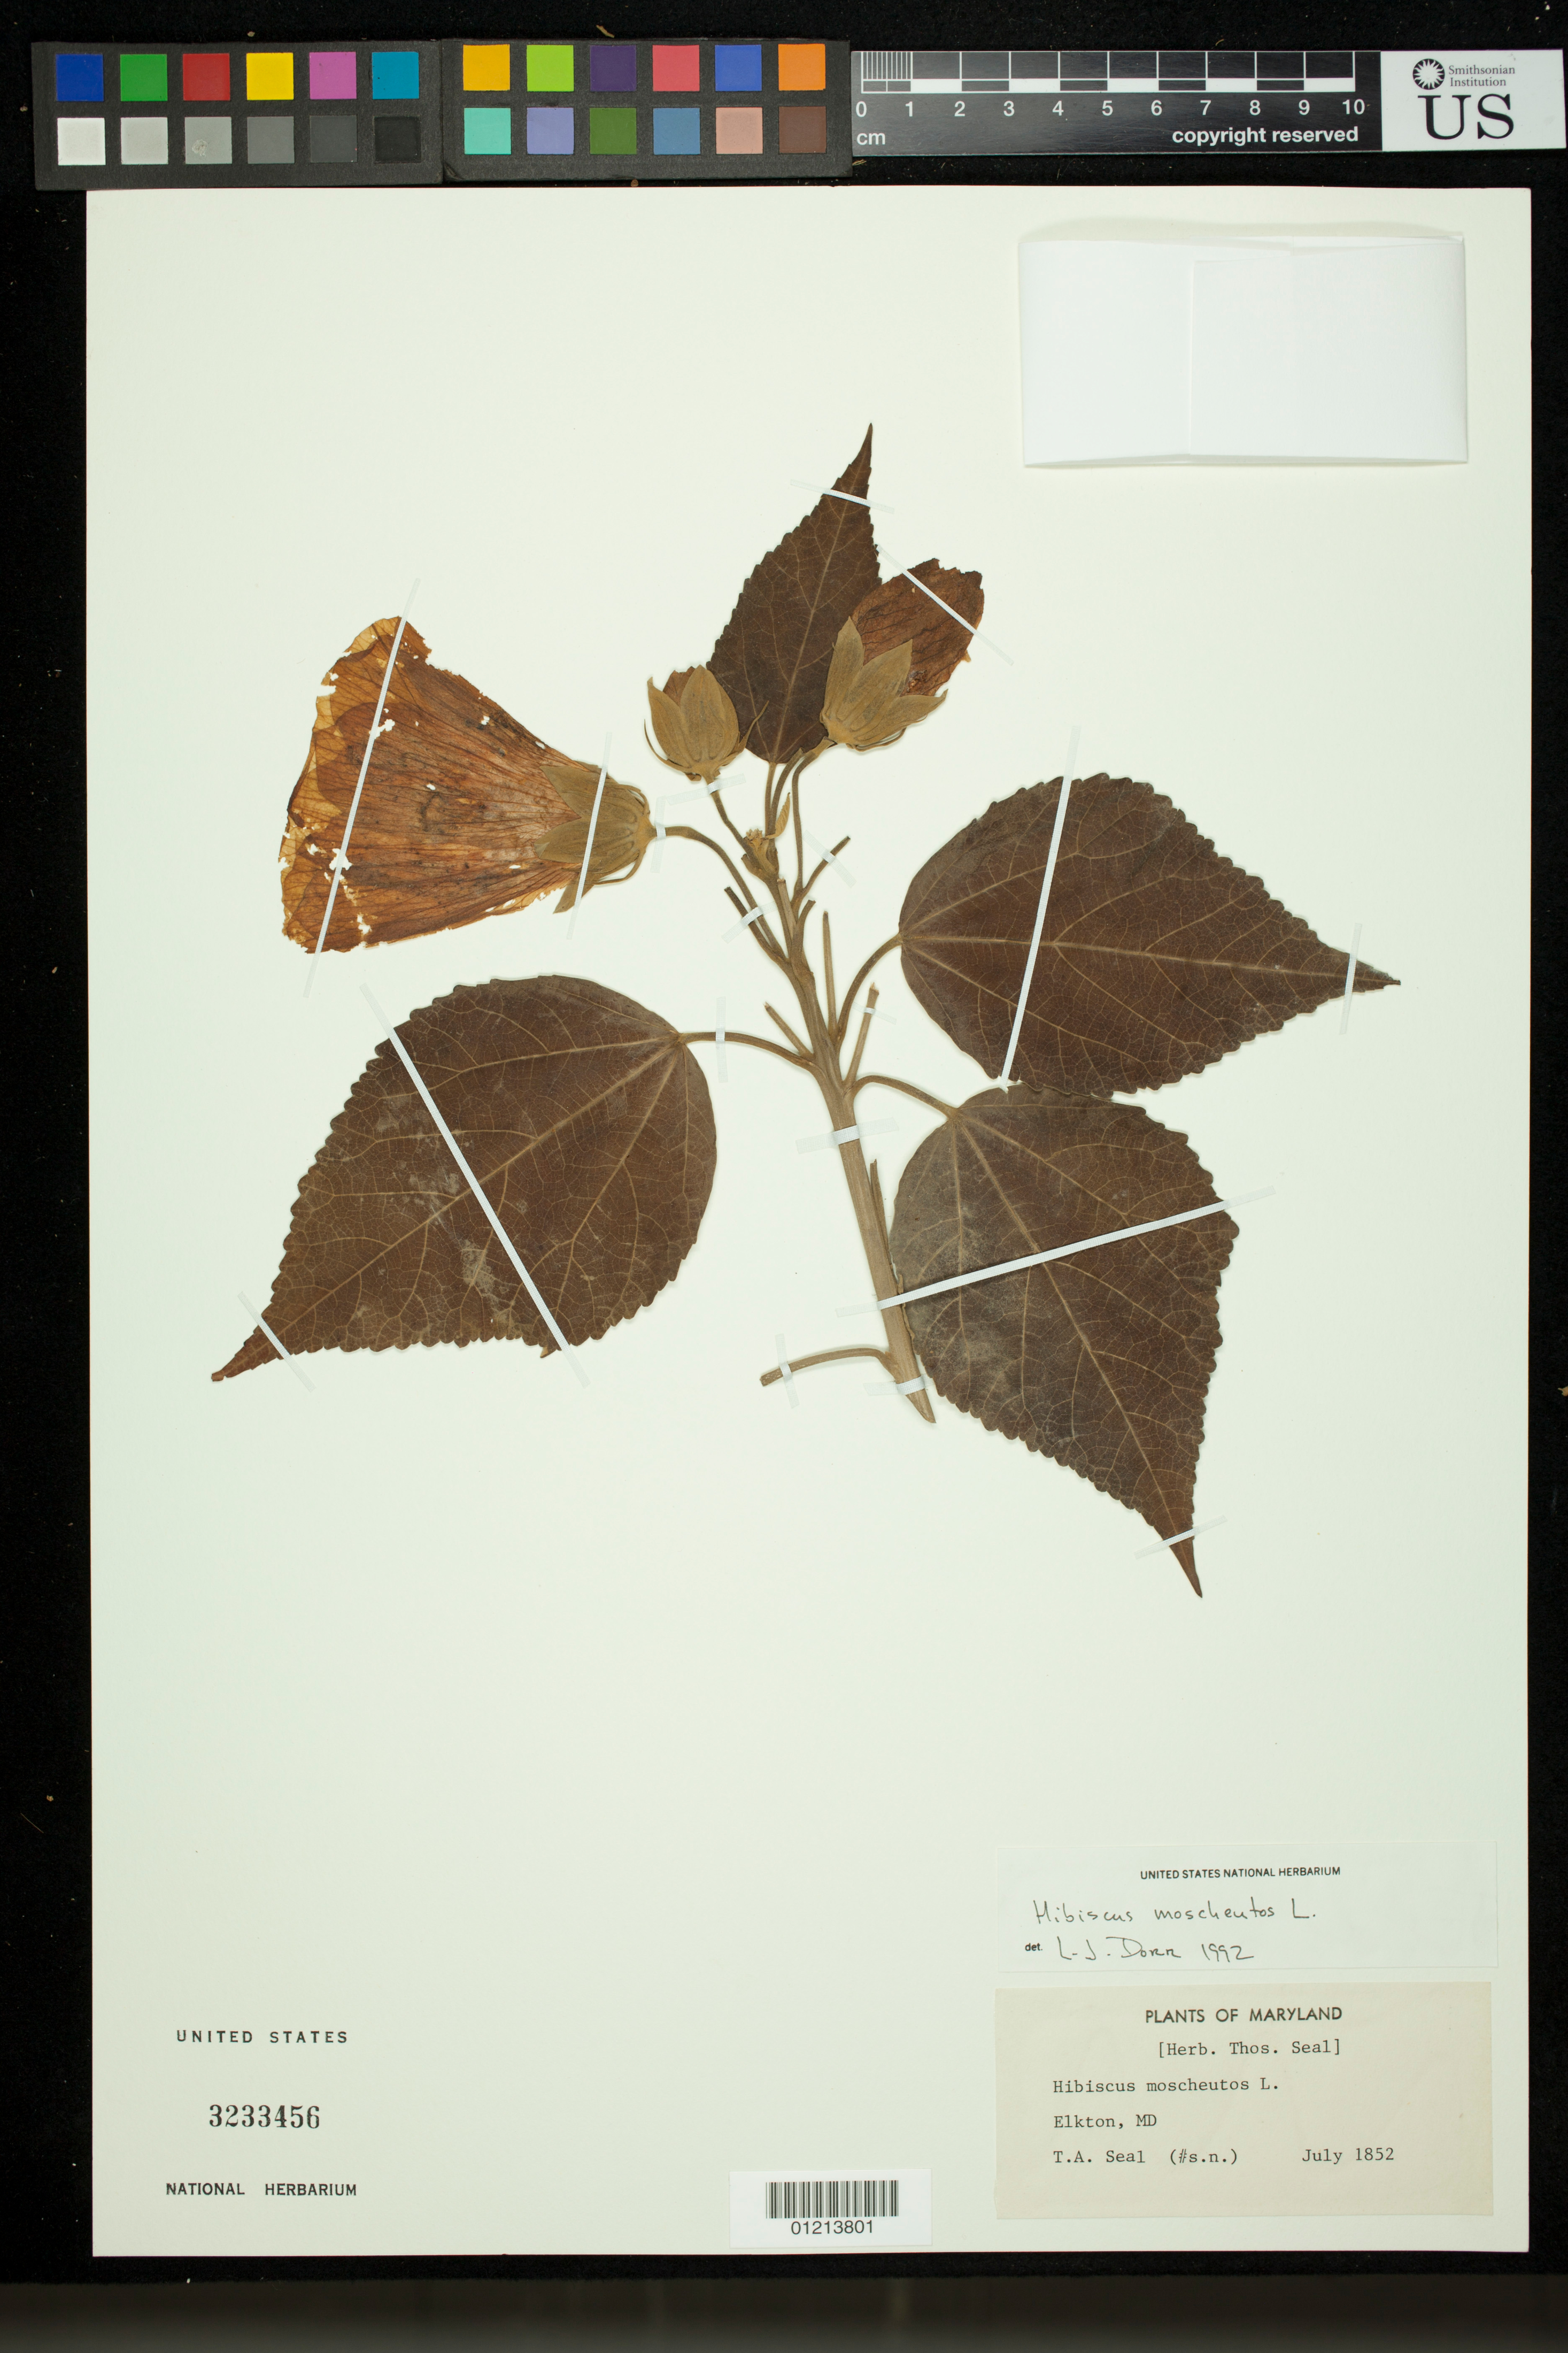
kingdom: Plantae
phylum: Tracheophyta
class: Magnoliopsida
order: Malvales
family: Malvaceae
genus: Hibiscus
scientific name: Hibiscus pernambucensis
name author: Arruda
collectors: T. Seal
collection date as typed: Jul 1852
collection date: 1852-07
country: United States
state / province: Maryland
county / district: Cecil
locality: Elkton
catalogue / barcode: US 3233456